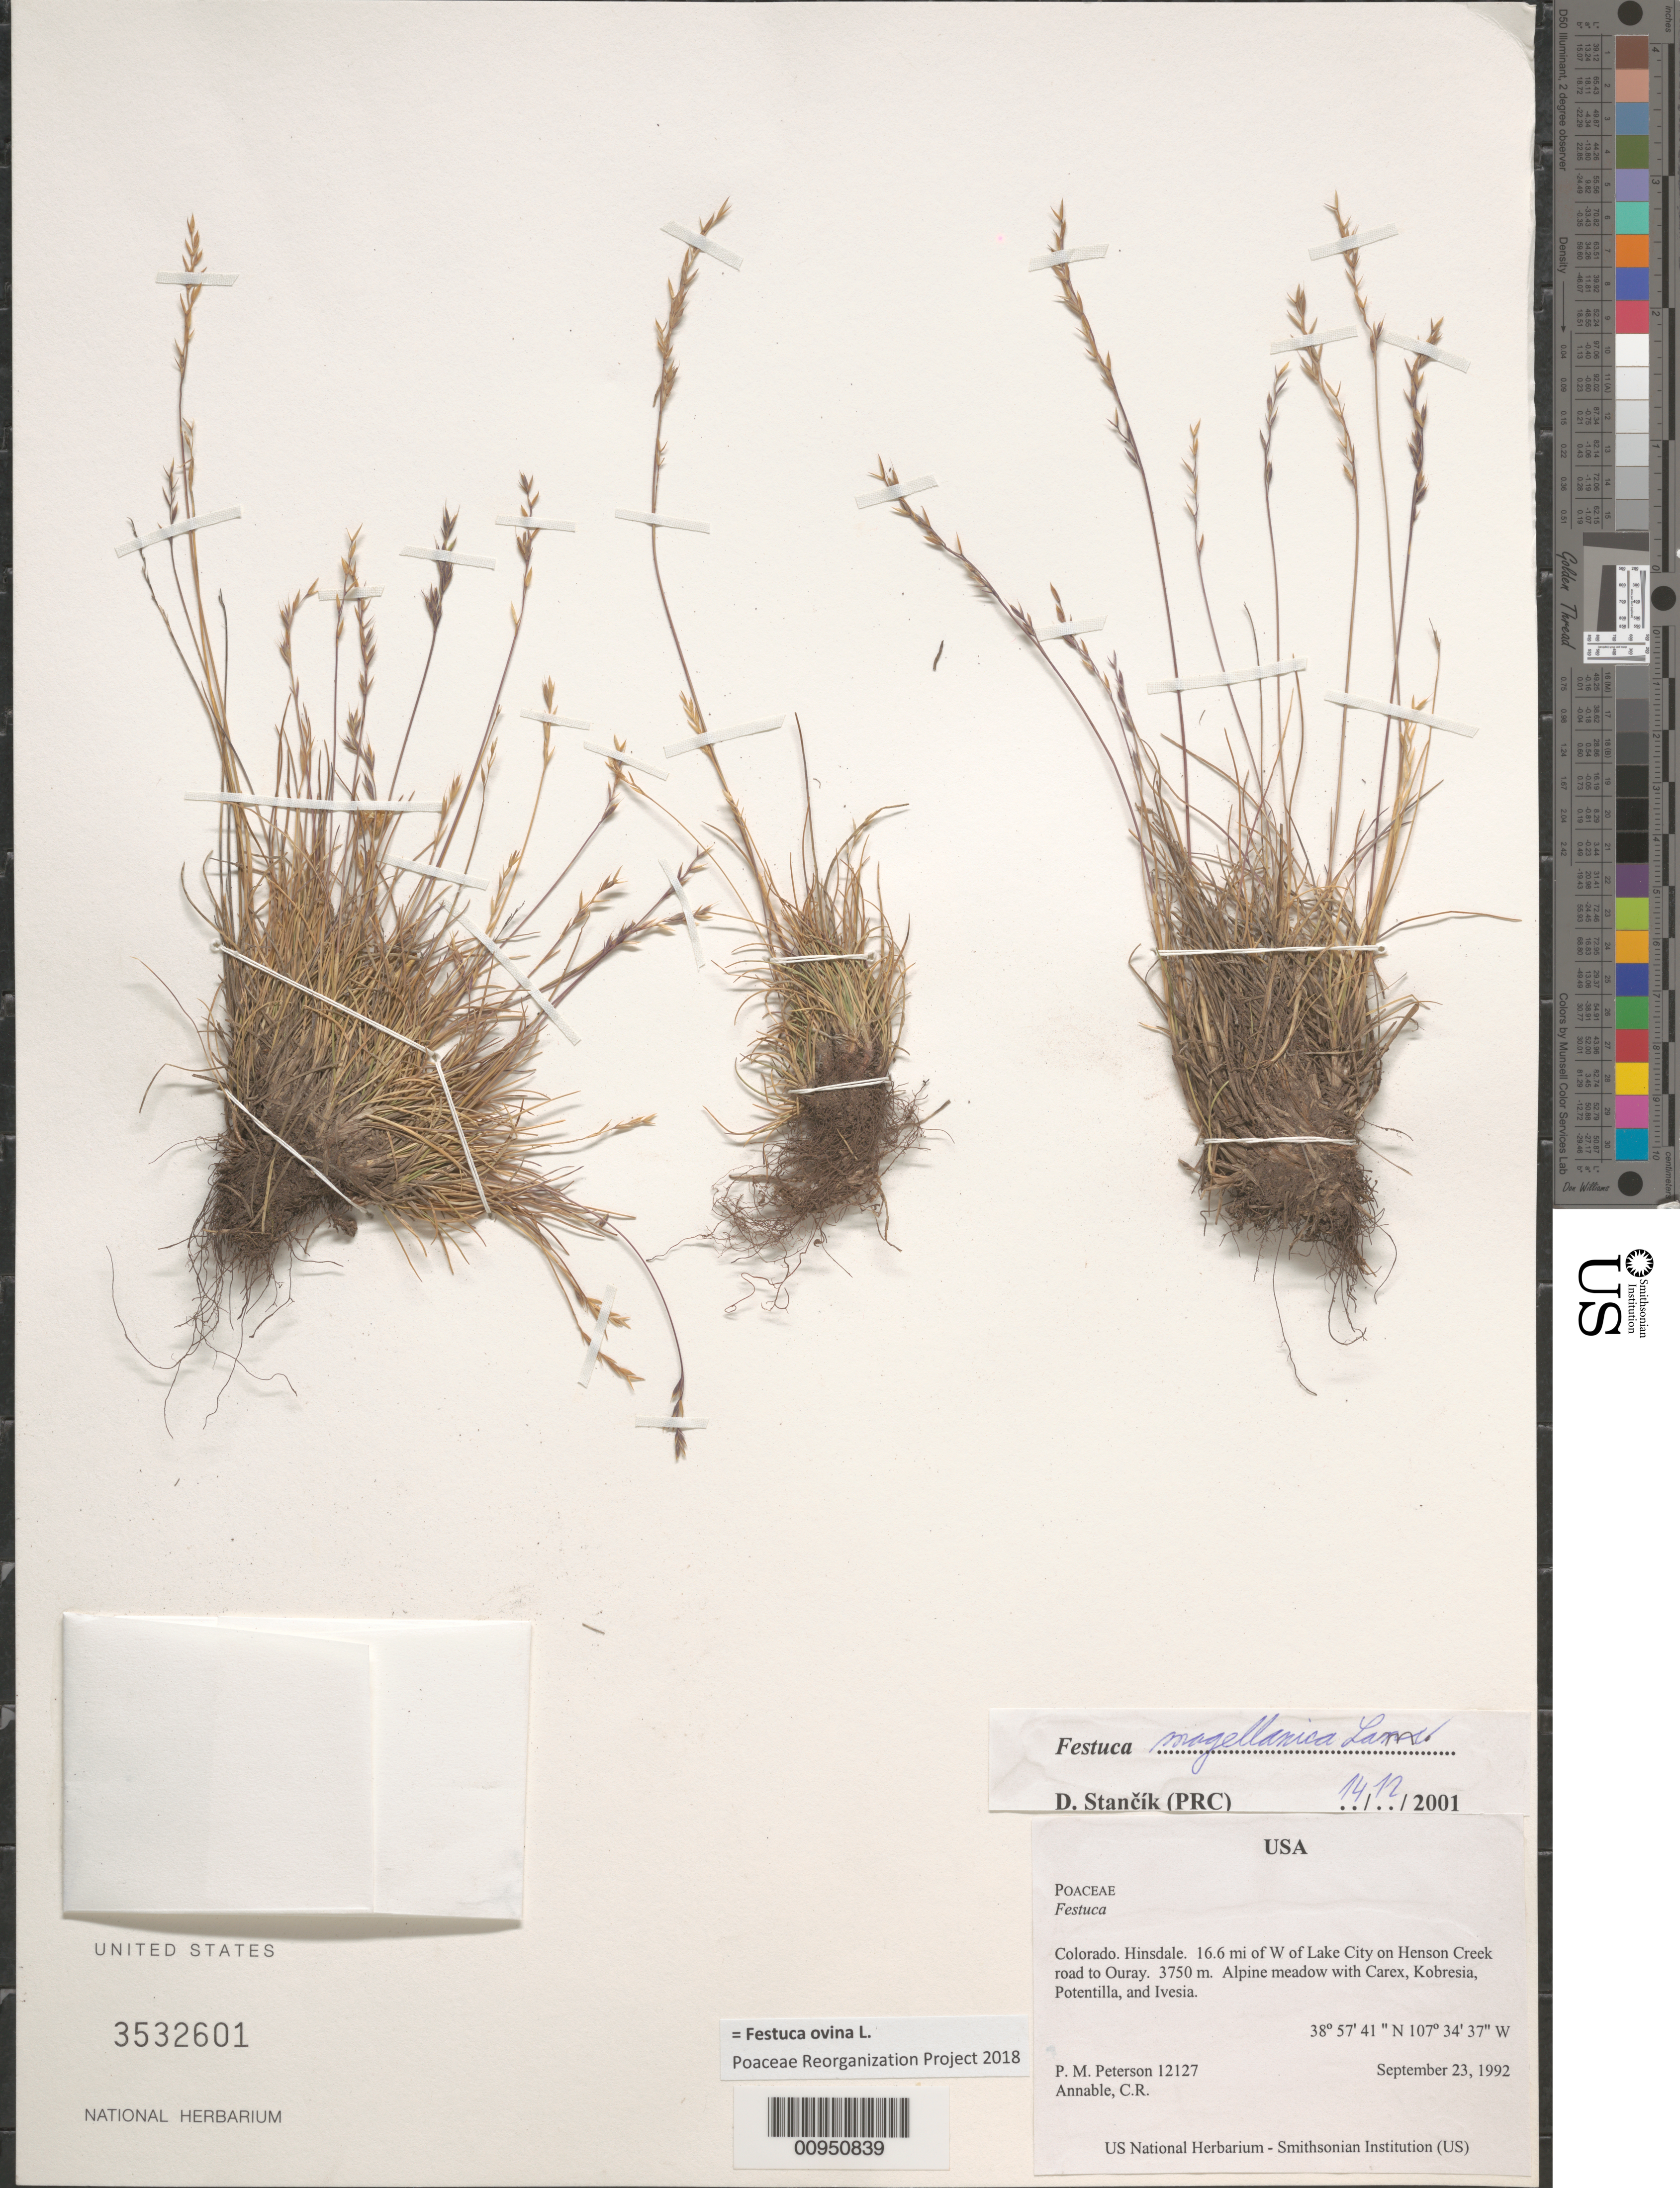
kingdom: Plantae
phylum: Tracheophyta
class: Liliopsida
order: Poales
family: Poaceae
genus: Festuca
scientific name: Festuca ovina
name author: L.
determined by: Poaceae Reorganization Project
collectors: P. M. Peterson & C. R. Annable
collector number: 12127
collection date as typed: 23 Sep 1992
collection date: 1992-09-23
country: United States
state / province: Colorado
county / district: Hinsdale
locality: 16.6 mi of W of Lake City on Henson Creek road to Ouray.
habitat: Alpine meadow with Carex, Kobresia, Potentilla, and Ivesia.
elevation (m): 3750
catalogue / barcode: US 3532601